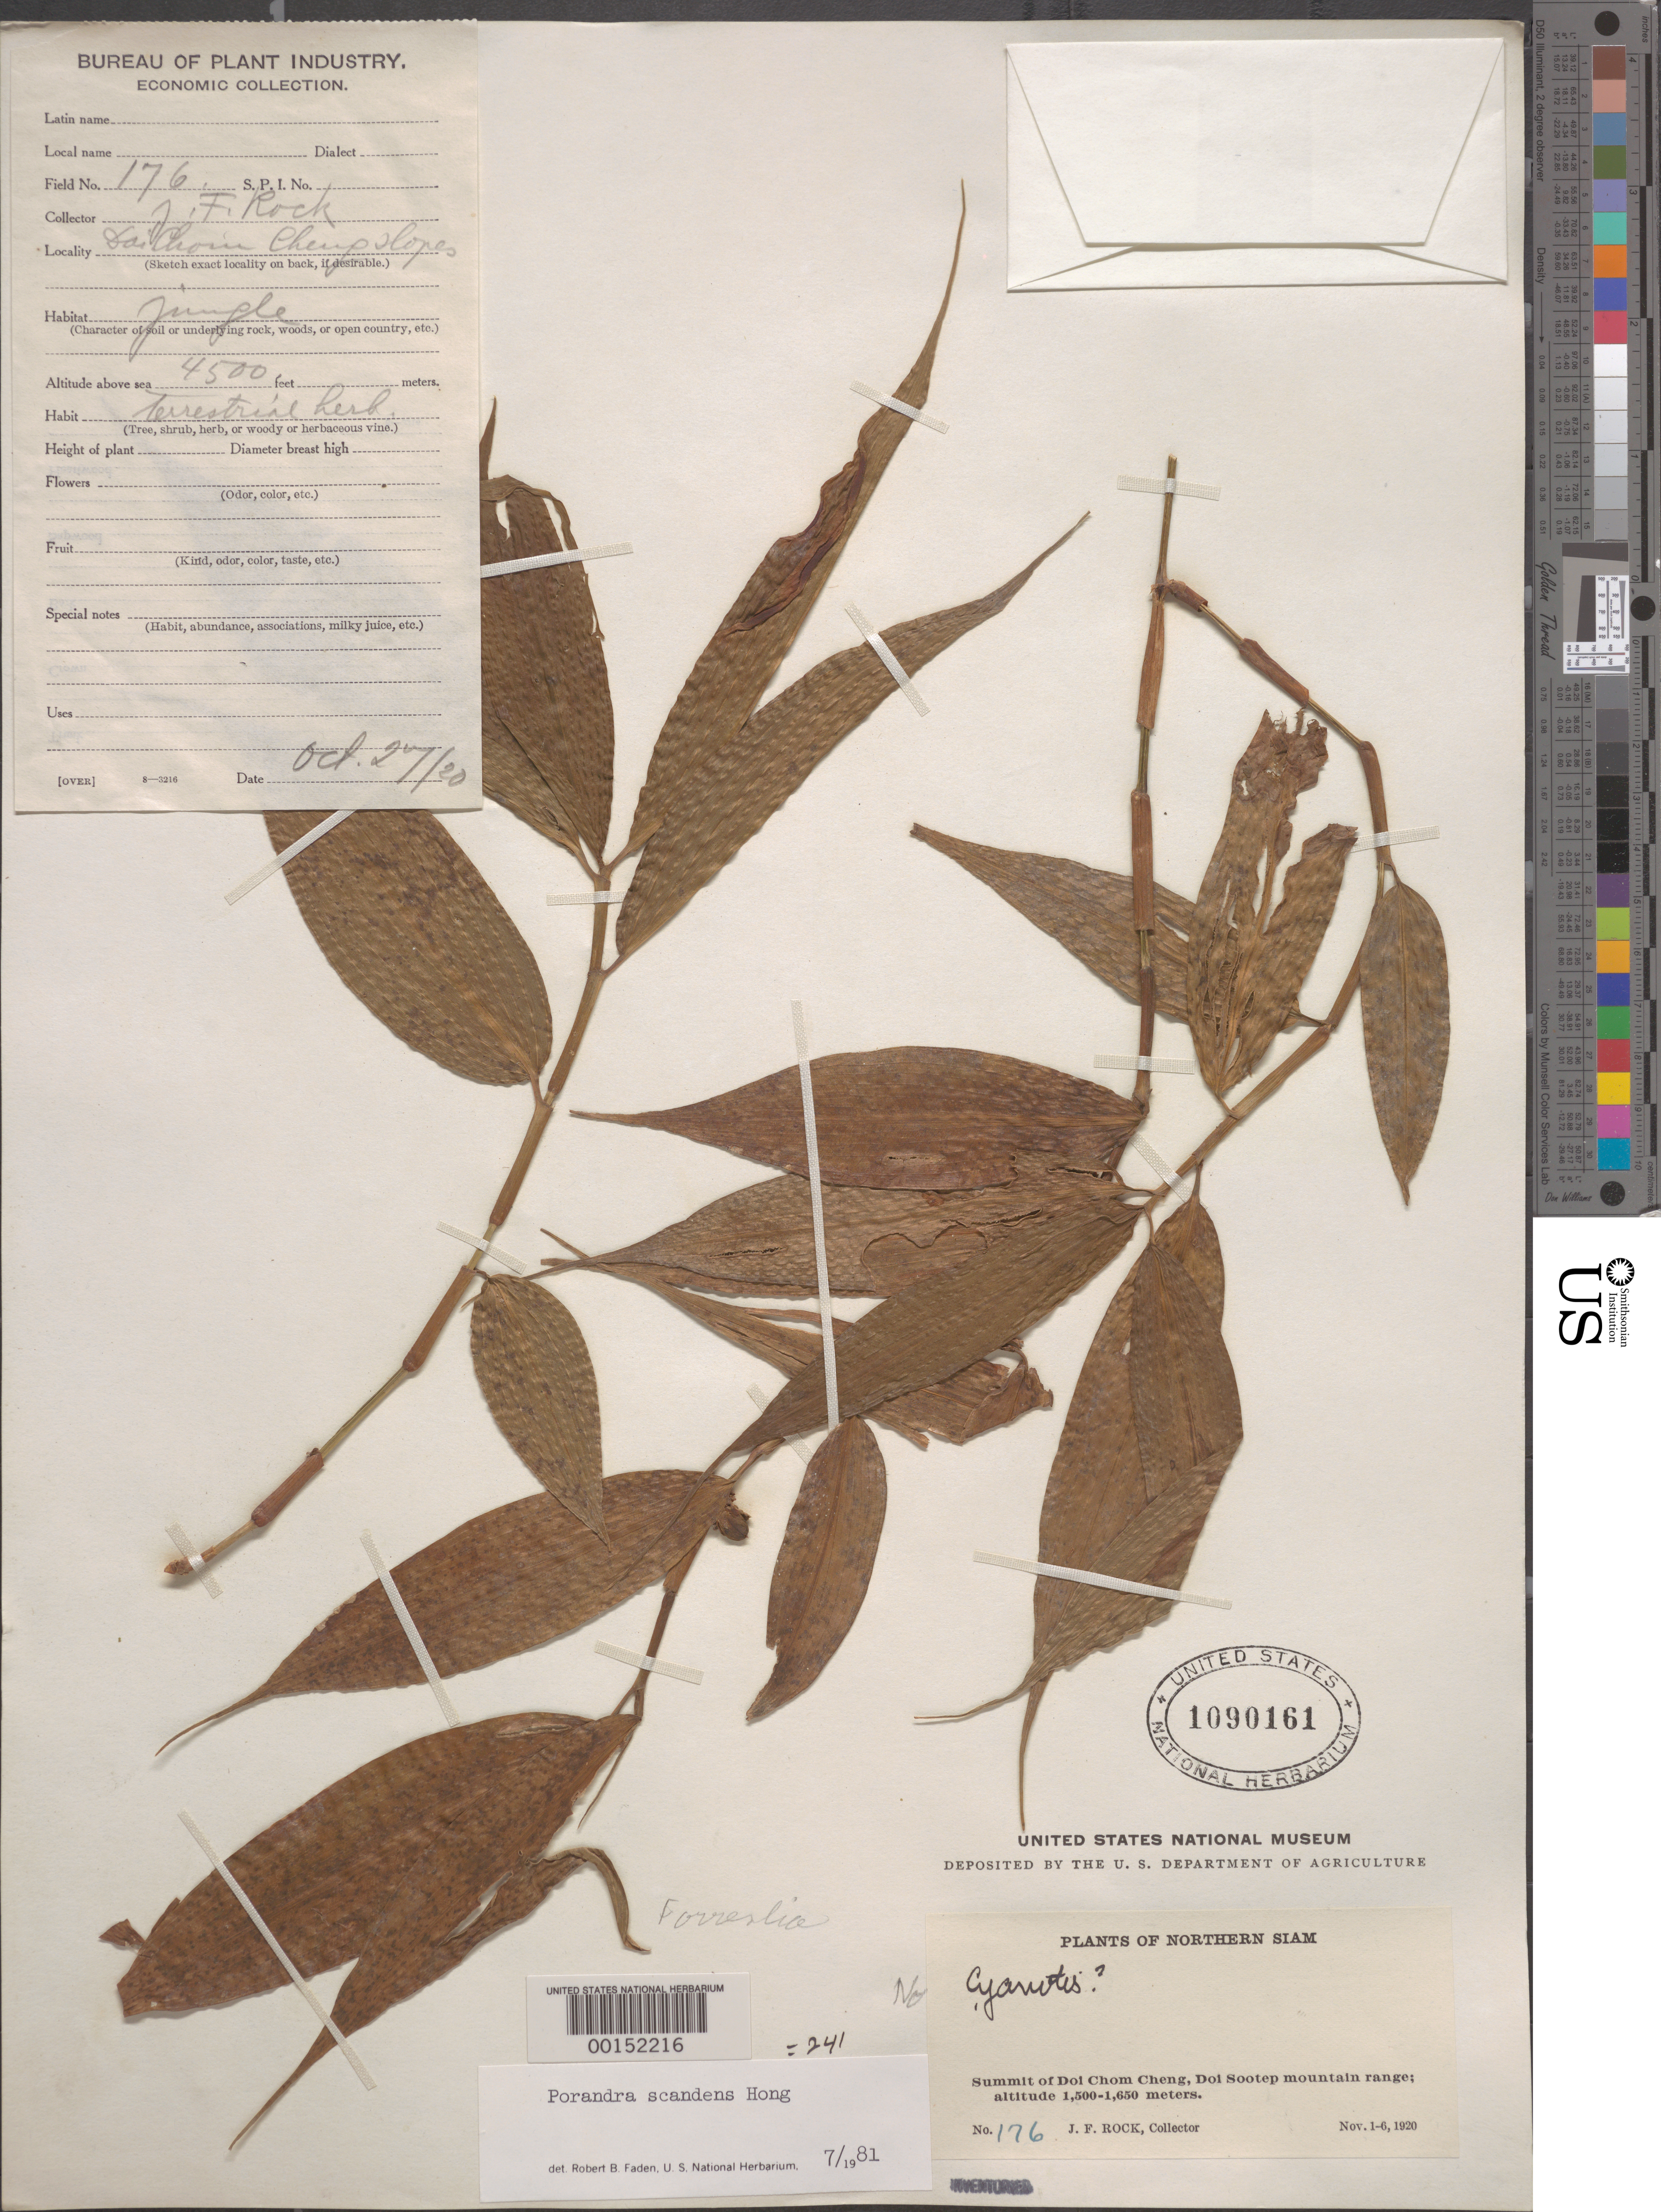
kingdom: Plantae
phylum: Tracheophyta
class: Liliopsida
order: Commelinales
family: Commelinaceae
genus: Porandra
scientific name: Porandra scandens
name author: D.Y. Hong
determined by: Faden, Robert B., (US), Smithsonian Institution - National Museum of Natural History (UNITED STATES)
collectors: J. F. Rock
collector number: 176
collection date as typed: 01 Nov 1920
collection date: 1920-11-01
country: Thailand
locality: Tai chom chemp slopes, doi sootep mountain range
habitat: Jungle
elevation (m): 1500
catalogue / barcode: US 1090161